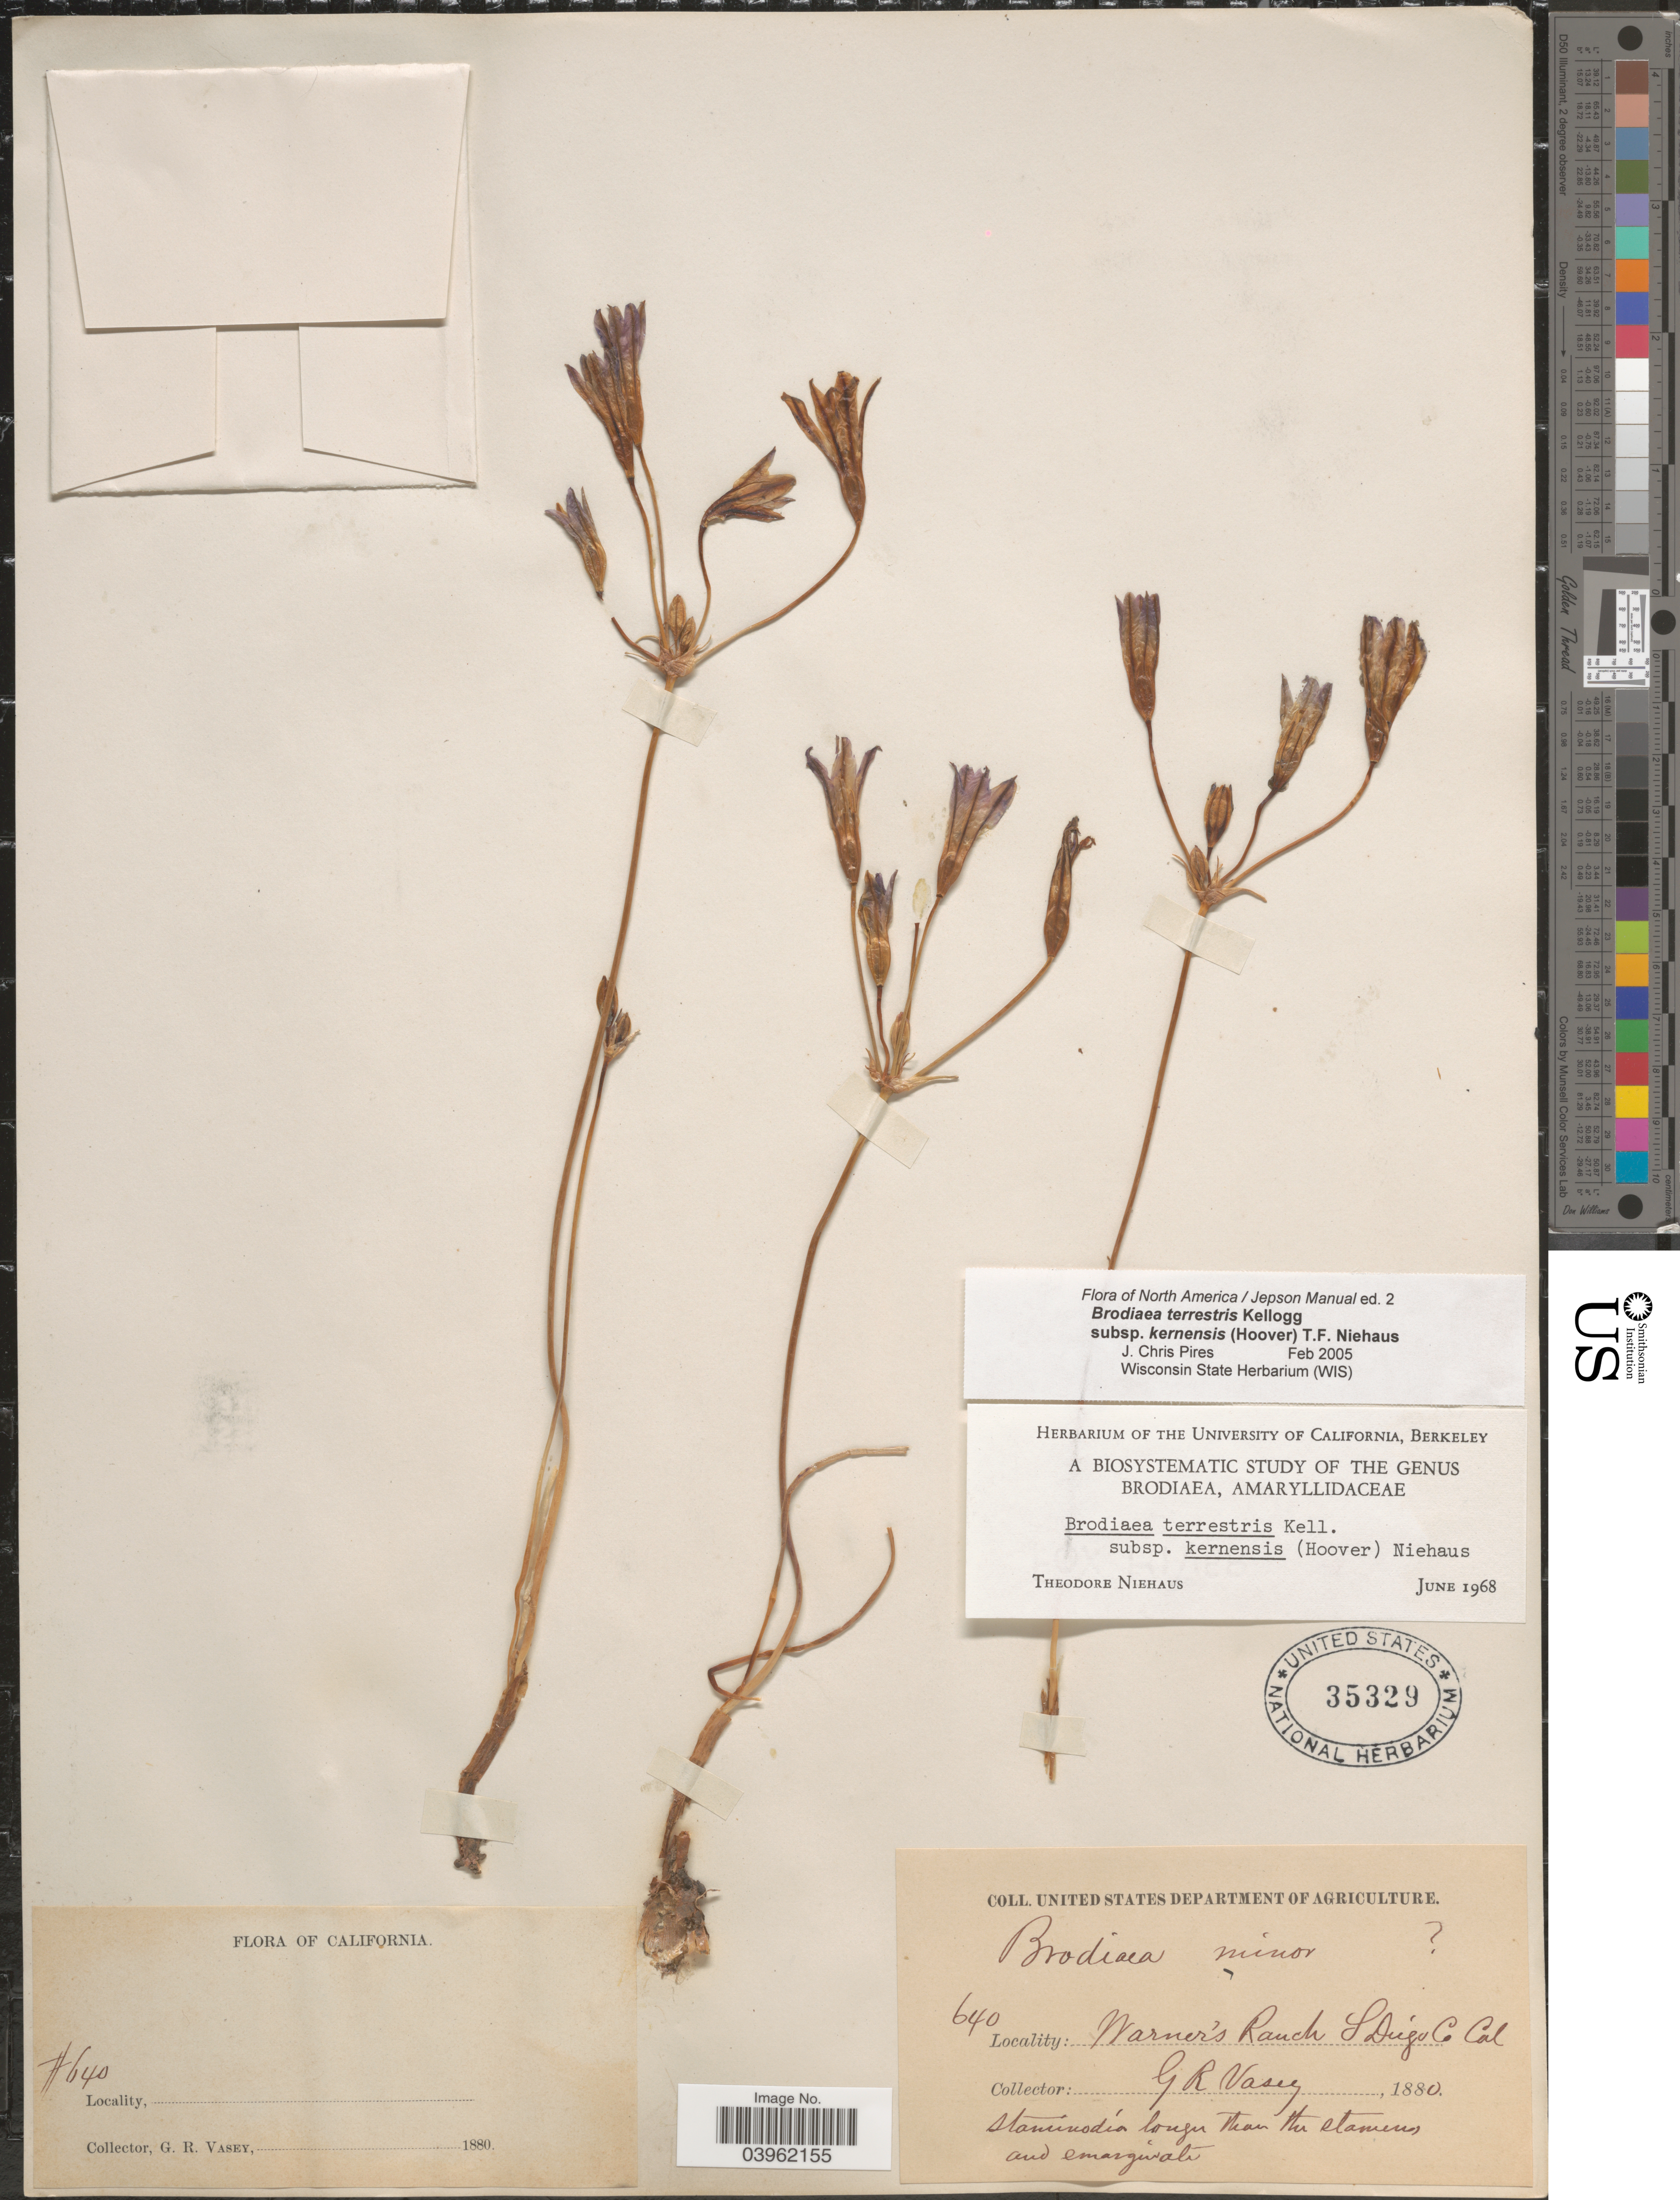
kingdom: Plantae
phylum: Tracheophyta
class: Liliopsida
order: Asparagales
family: Asparagaceae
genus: Brodiaea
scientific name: Brodiaea terrestris subsp. kernensis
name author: (Hoover) T.F. Niehaus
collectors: G. R. Vasey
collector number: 640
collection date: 1880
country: United States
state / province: California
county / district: San Diego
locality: Warner's Ranch S Diego Co.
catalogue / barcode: US 35329